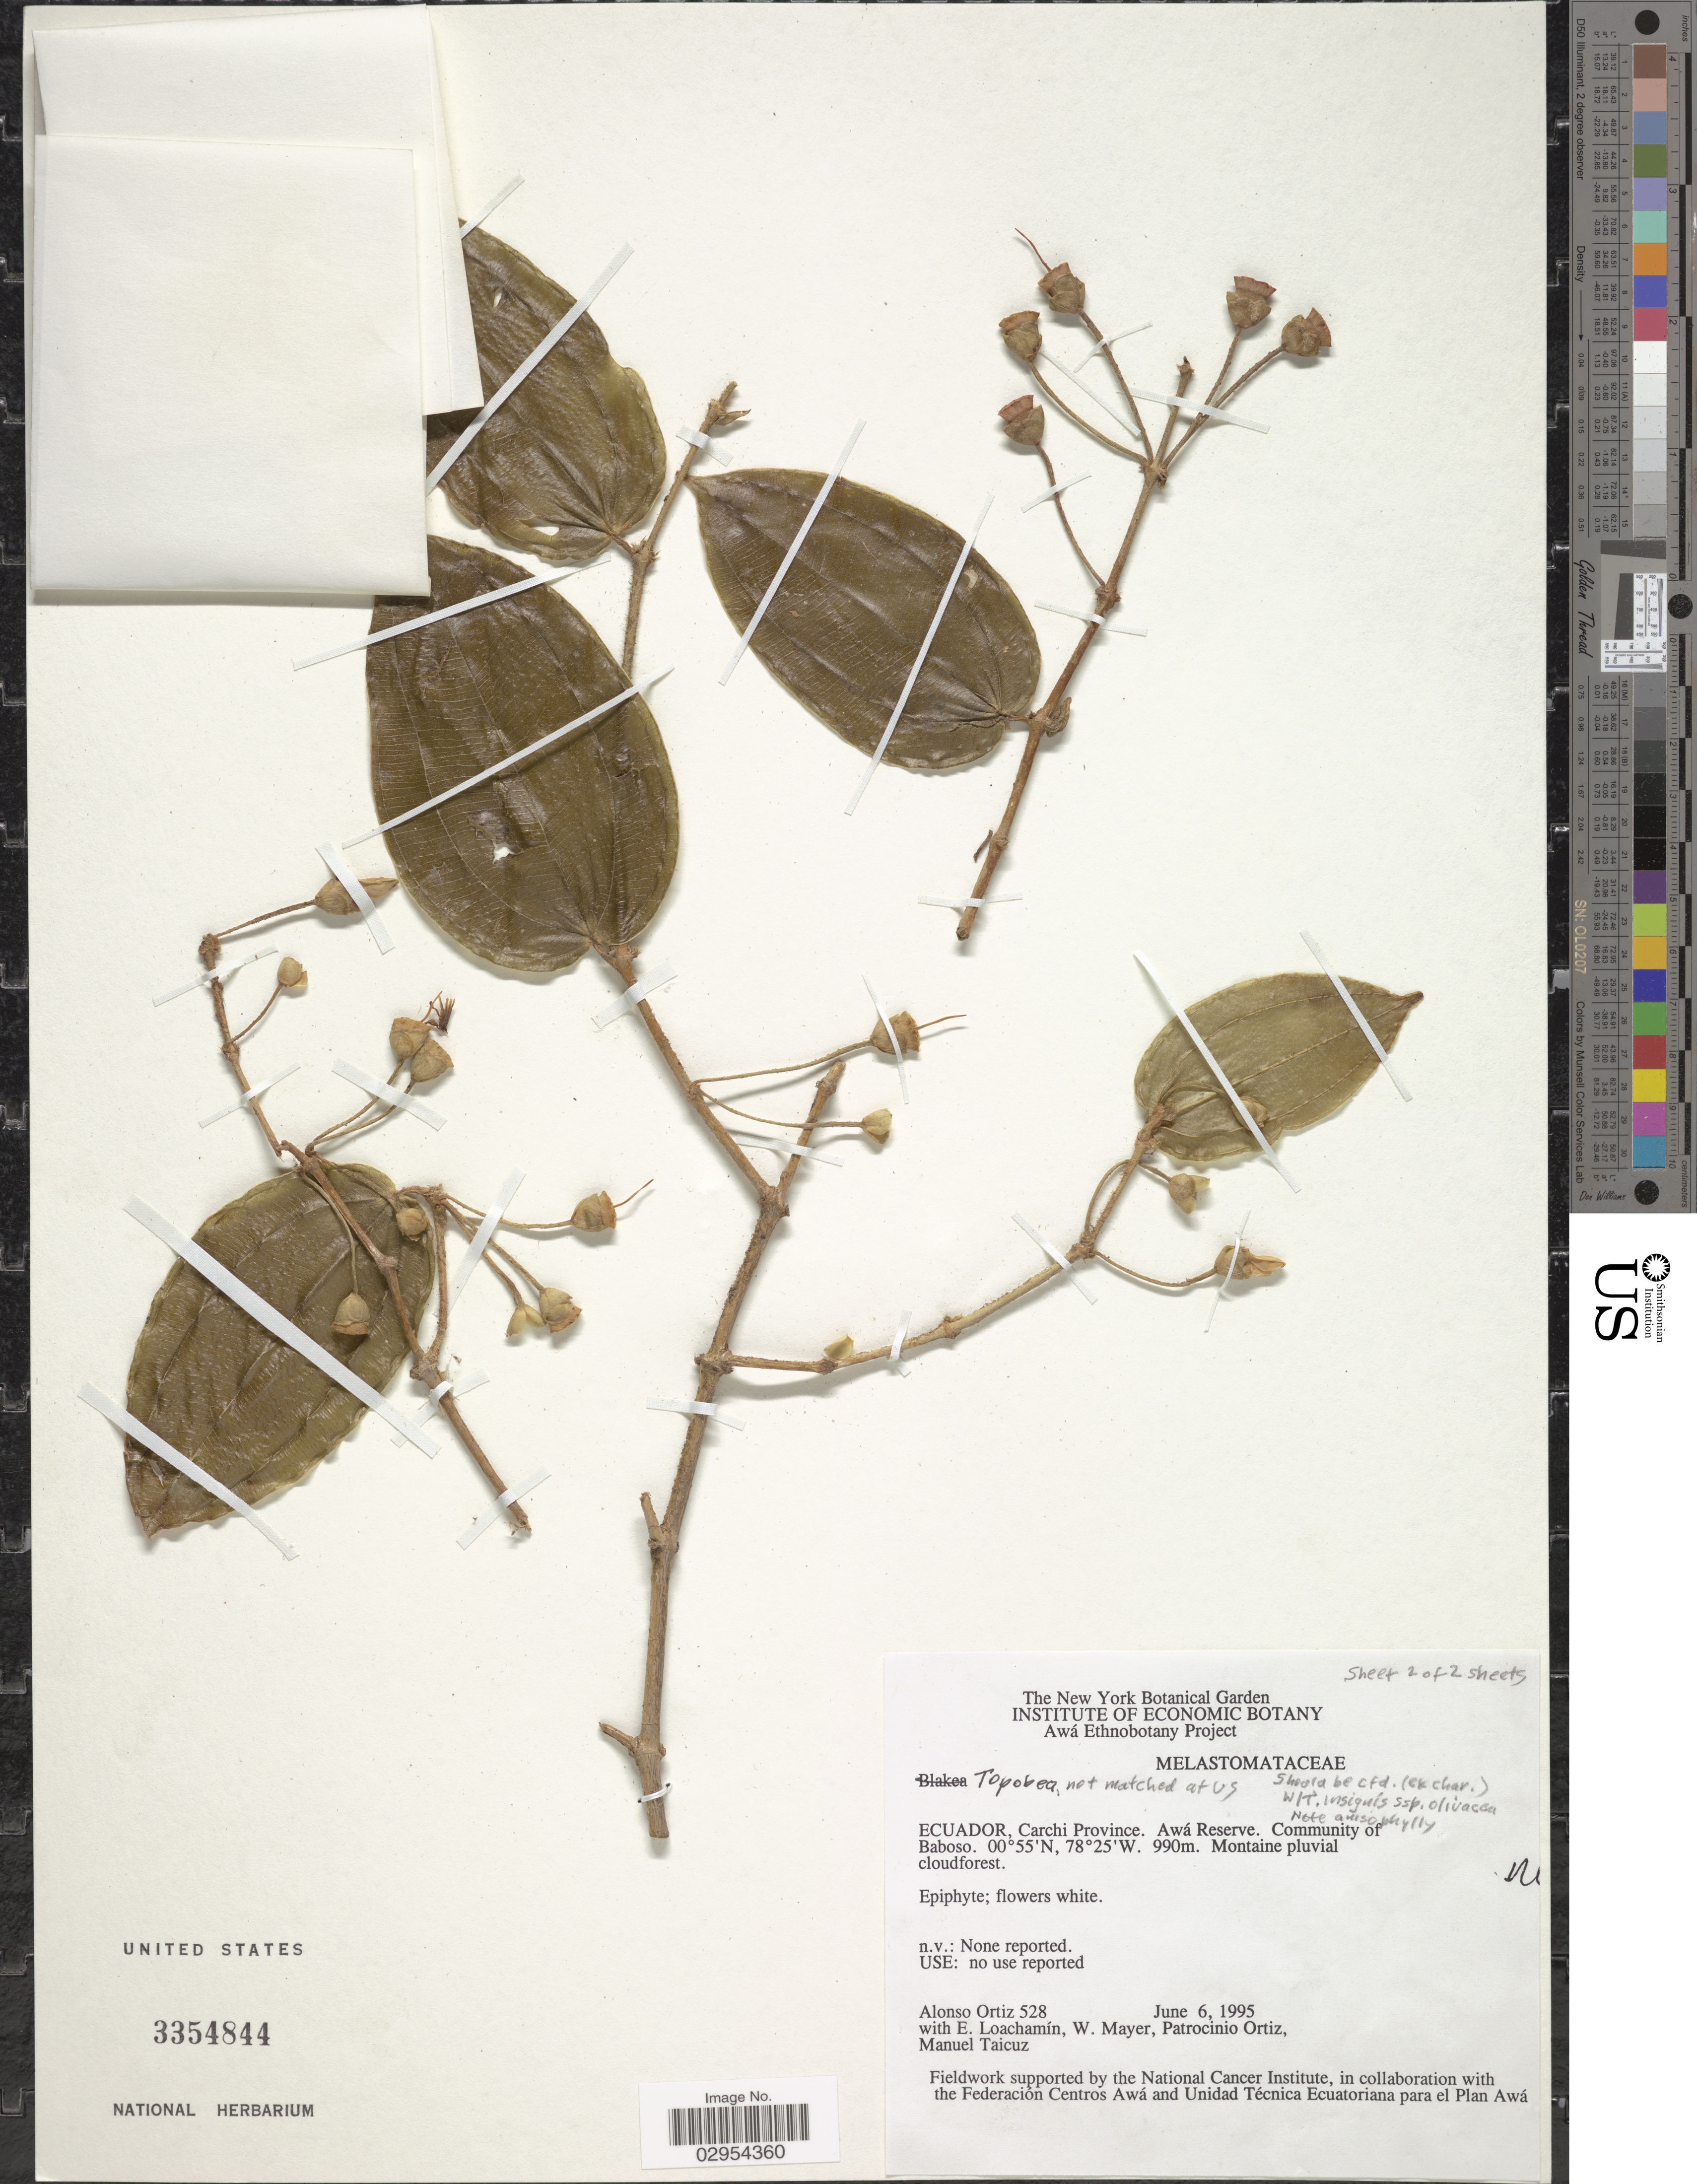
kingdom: Plantae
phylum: Tracheophyta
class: Magnoliopsida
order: Myrtales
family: Melastomataceae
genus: Topobea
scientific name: Topobea sp.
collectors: A. Ortiz, E. Loachamin, W. Mayer, P. Ortiz & M. Taicuz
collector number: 528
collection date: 1995-06-06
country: Ecuador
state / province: Carchi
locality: Awá Reserve. Community of Baboso.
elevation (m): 990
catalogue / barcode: US 3354844